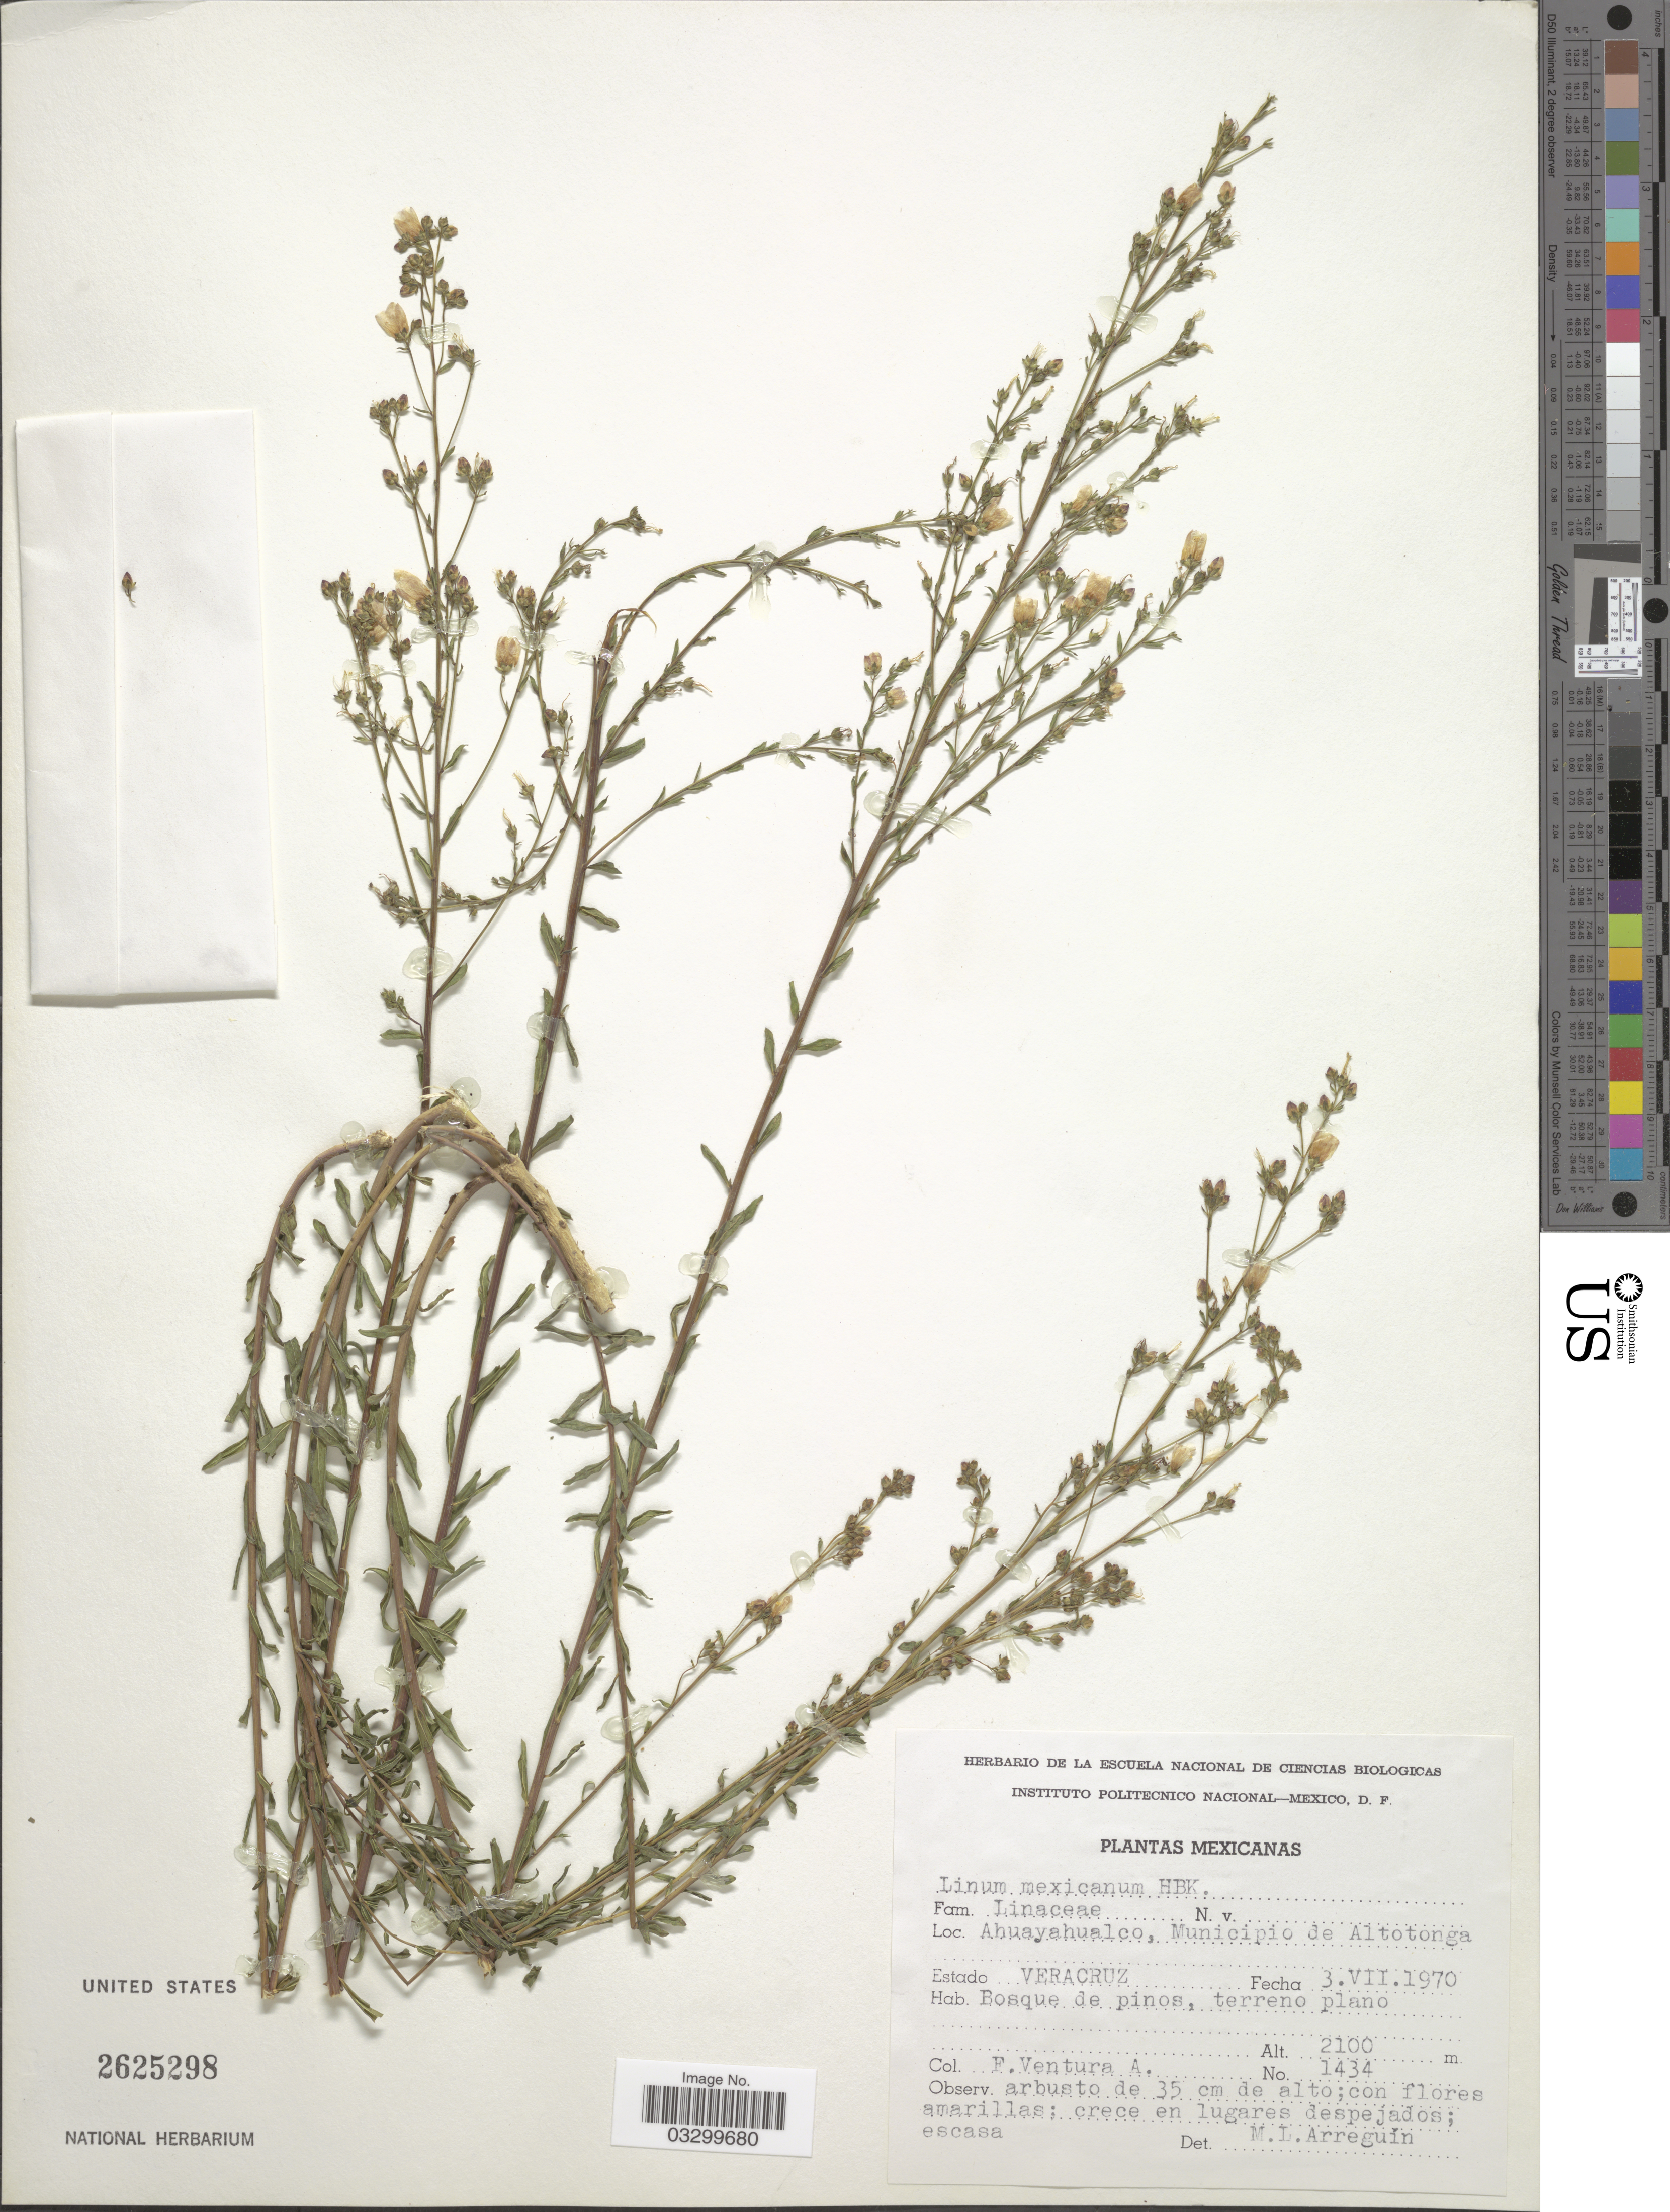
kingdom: Plantae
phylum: Tracheophyta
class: Magnoliopsida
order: Malpighiales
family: Linaceae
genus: Linum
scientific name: Linum mexicanum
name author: Kunth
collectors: F. Ventura A.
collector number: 1434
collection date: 1970-07-03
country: Mexico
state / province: Veracruz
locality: Ahuayahualco, Municipio de Altotonga, Veracruz.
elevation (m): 2100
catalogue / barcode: US 2625298